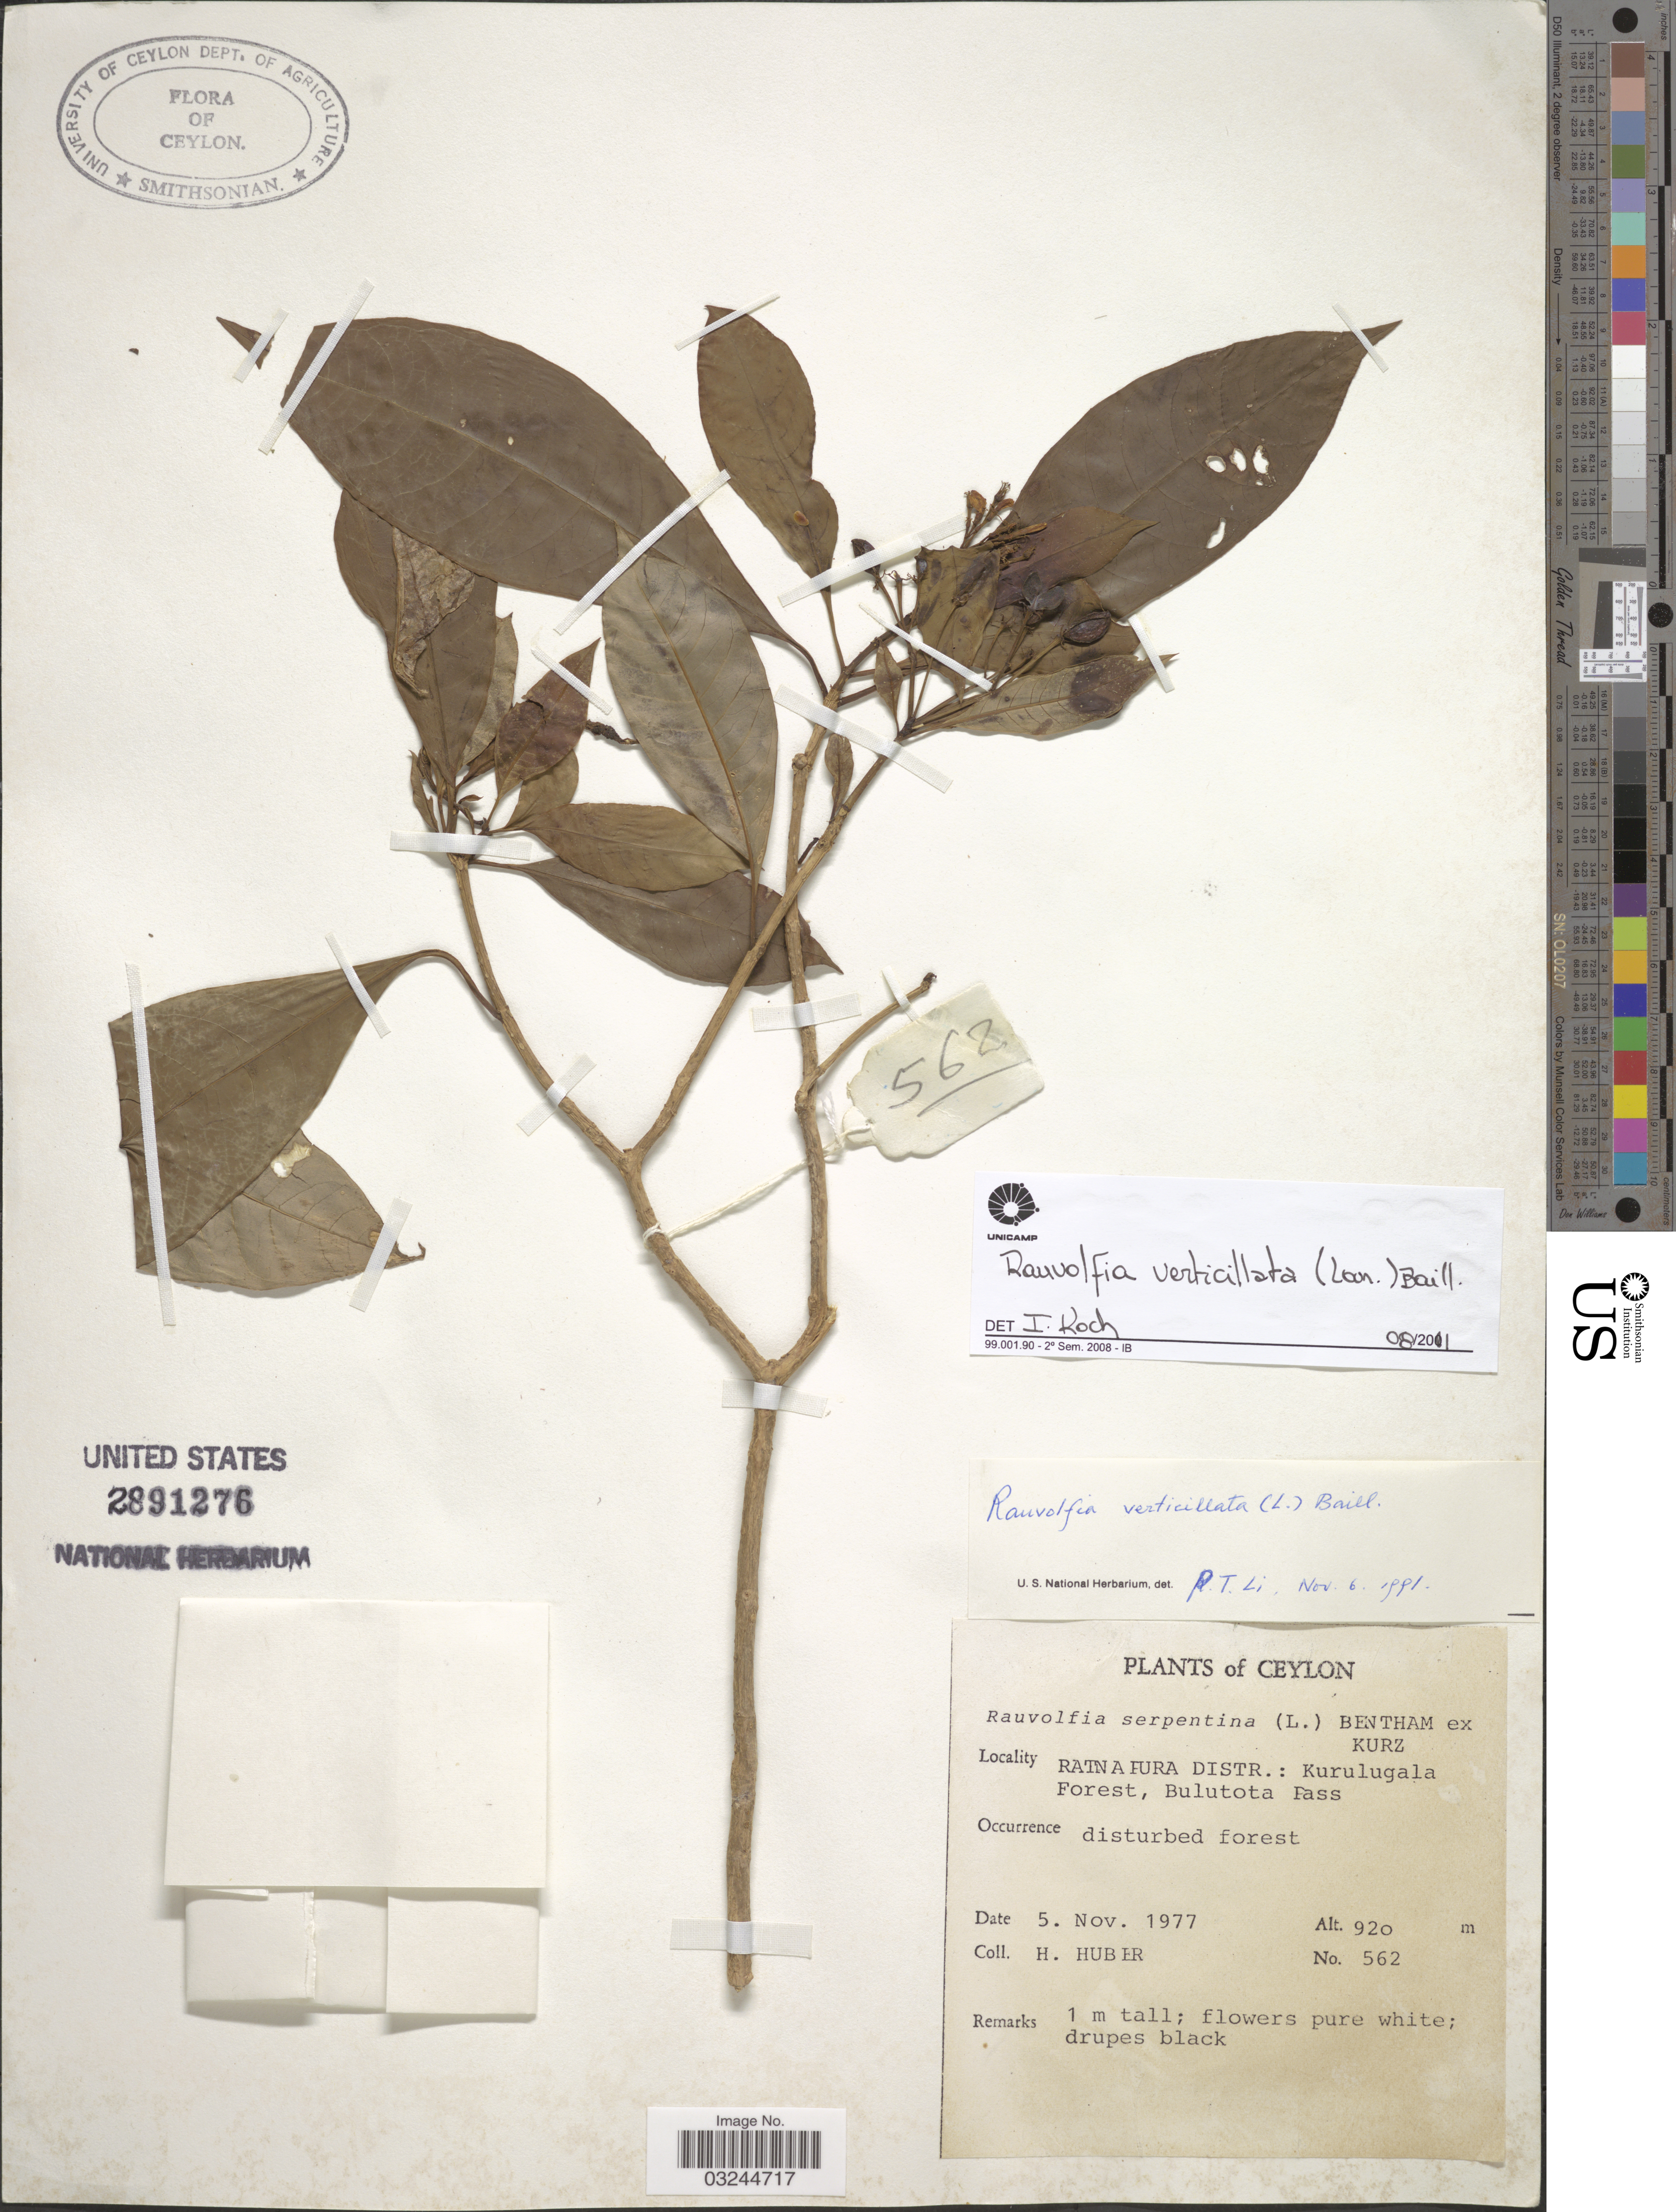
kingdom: Plantae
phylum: Tracheophyta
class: Magnoliopsida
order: Gentianales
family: Apocynaceae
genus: Rauvolfia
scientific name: Rauvolfia verticillata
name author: (Lour.) Baill.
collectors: H. Huber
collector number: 562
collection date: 1977-11-05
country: Sri Lanka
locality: Ceylon. Ratnapura Distr.: Kurulugala Forest, Bulutota Pass.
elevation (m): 920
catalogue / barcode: US 2891276